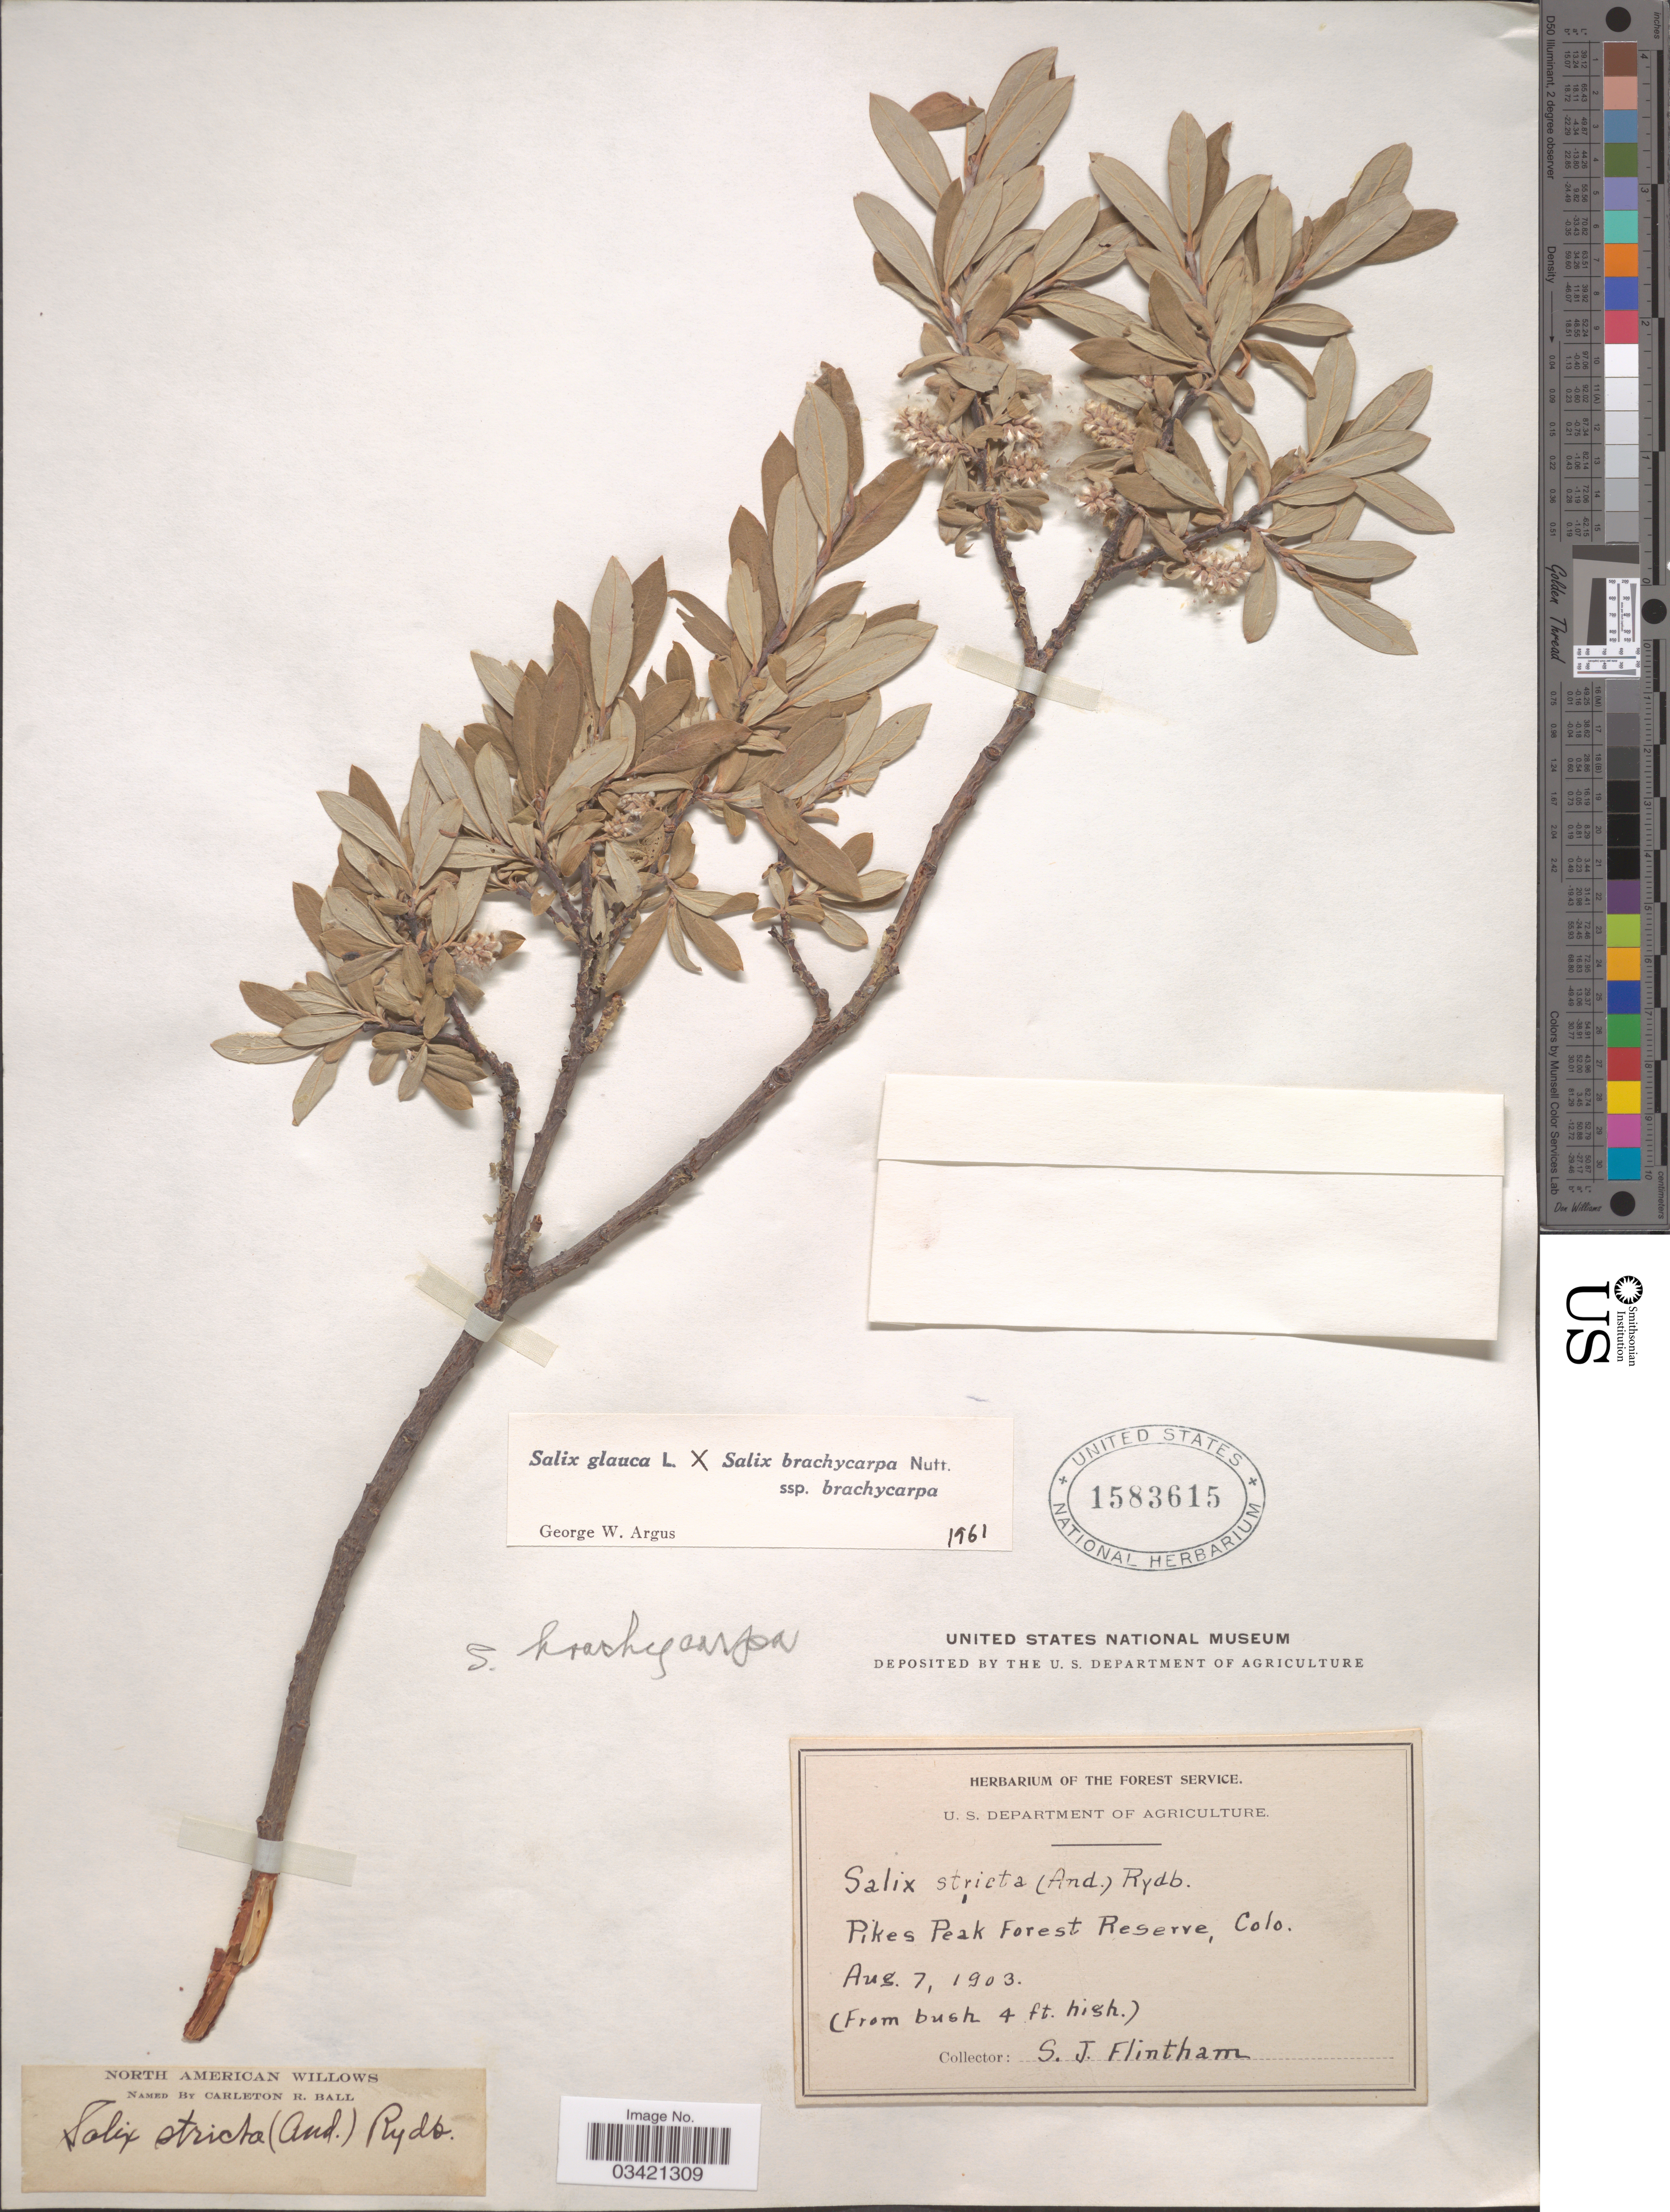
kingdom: Plantae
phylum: Tracheophyta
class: Magnoliopsida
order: Malpighiales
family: Salicaceae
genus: Salix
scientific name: Salix glauca x S. brachycarpa Nutt. subsp. brachycarpa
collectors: S. Flintham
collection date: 1903-08-07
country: United States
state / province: Colorado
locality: Pikes Peak Forest Reserve.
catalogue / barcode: US 1583615